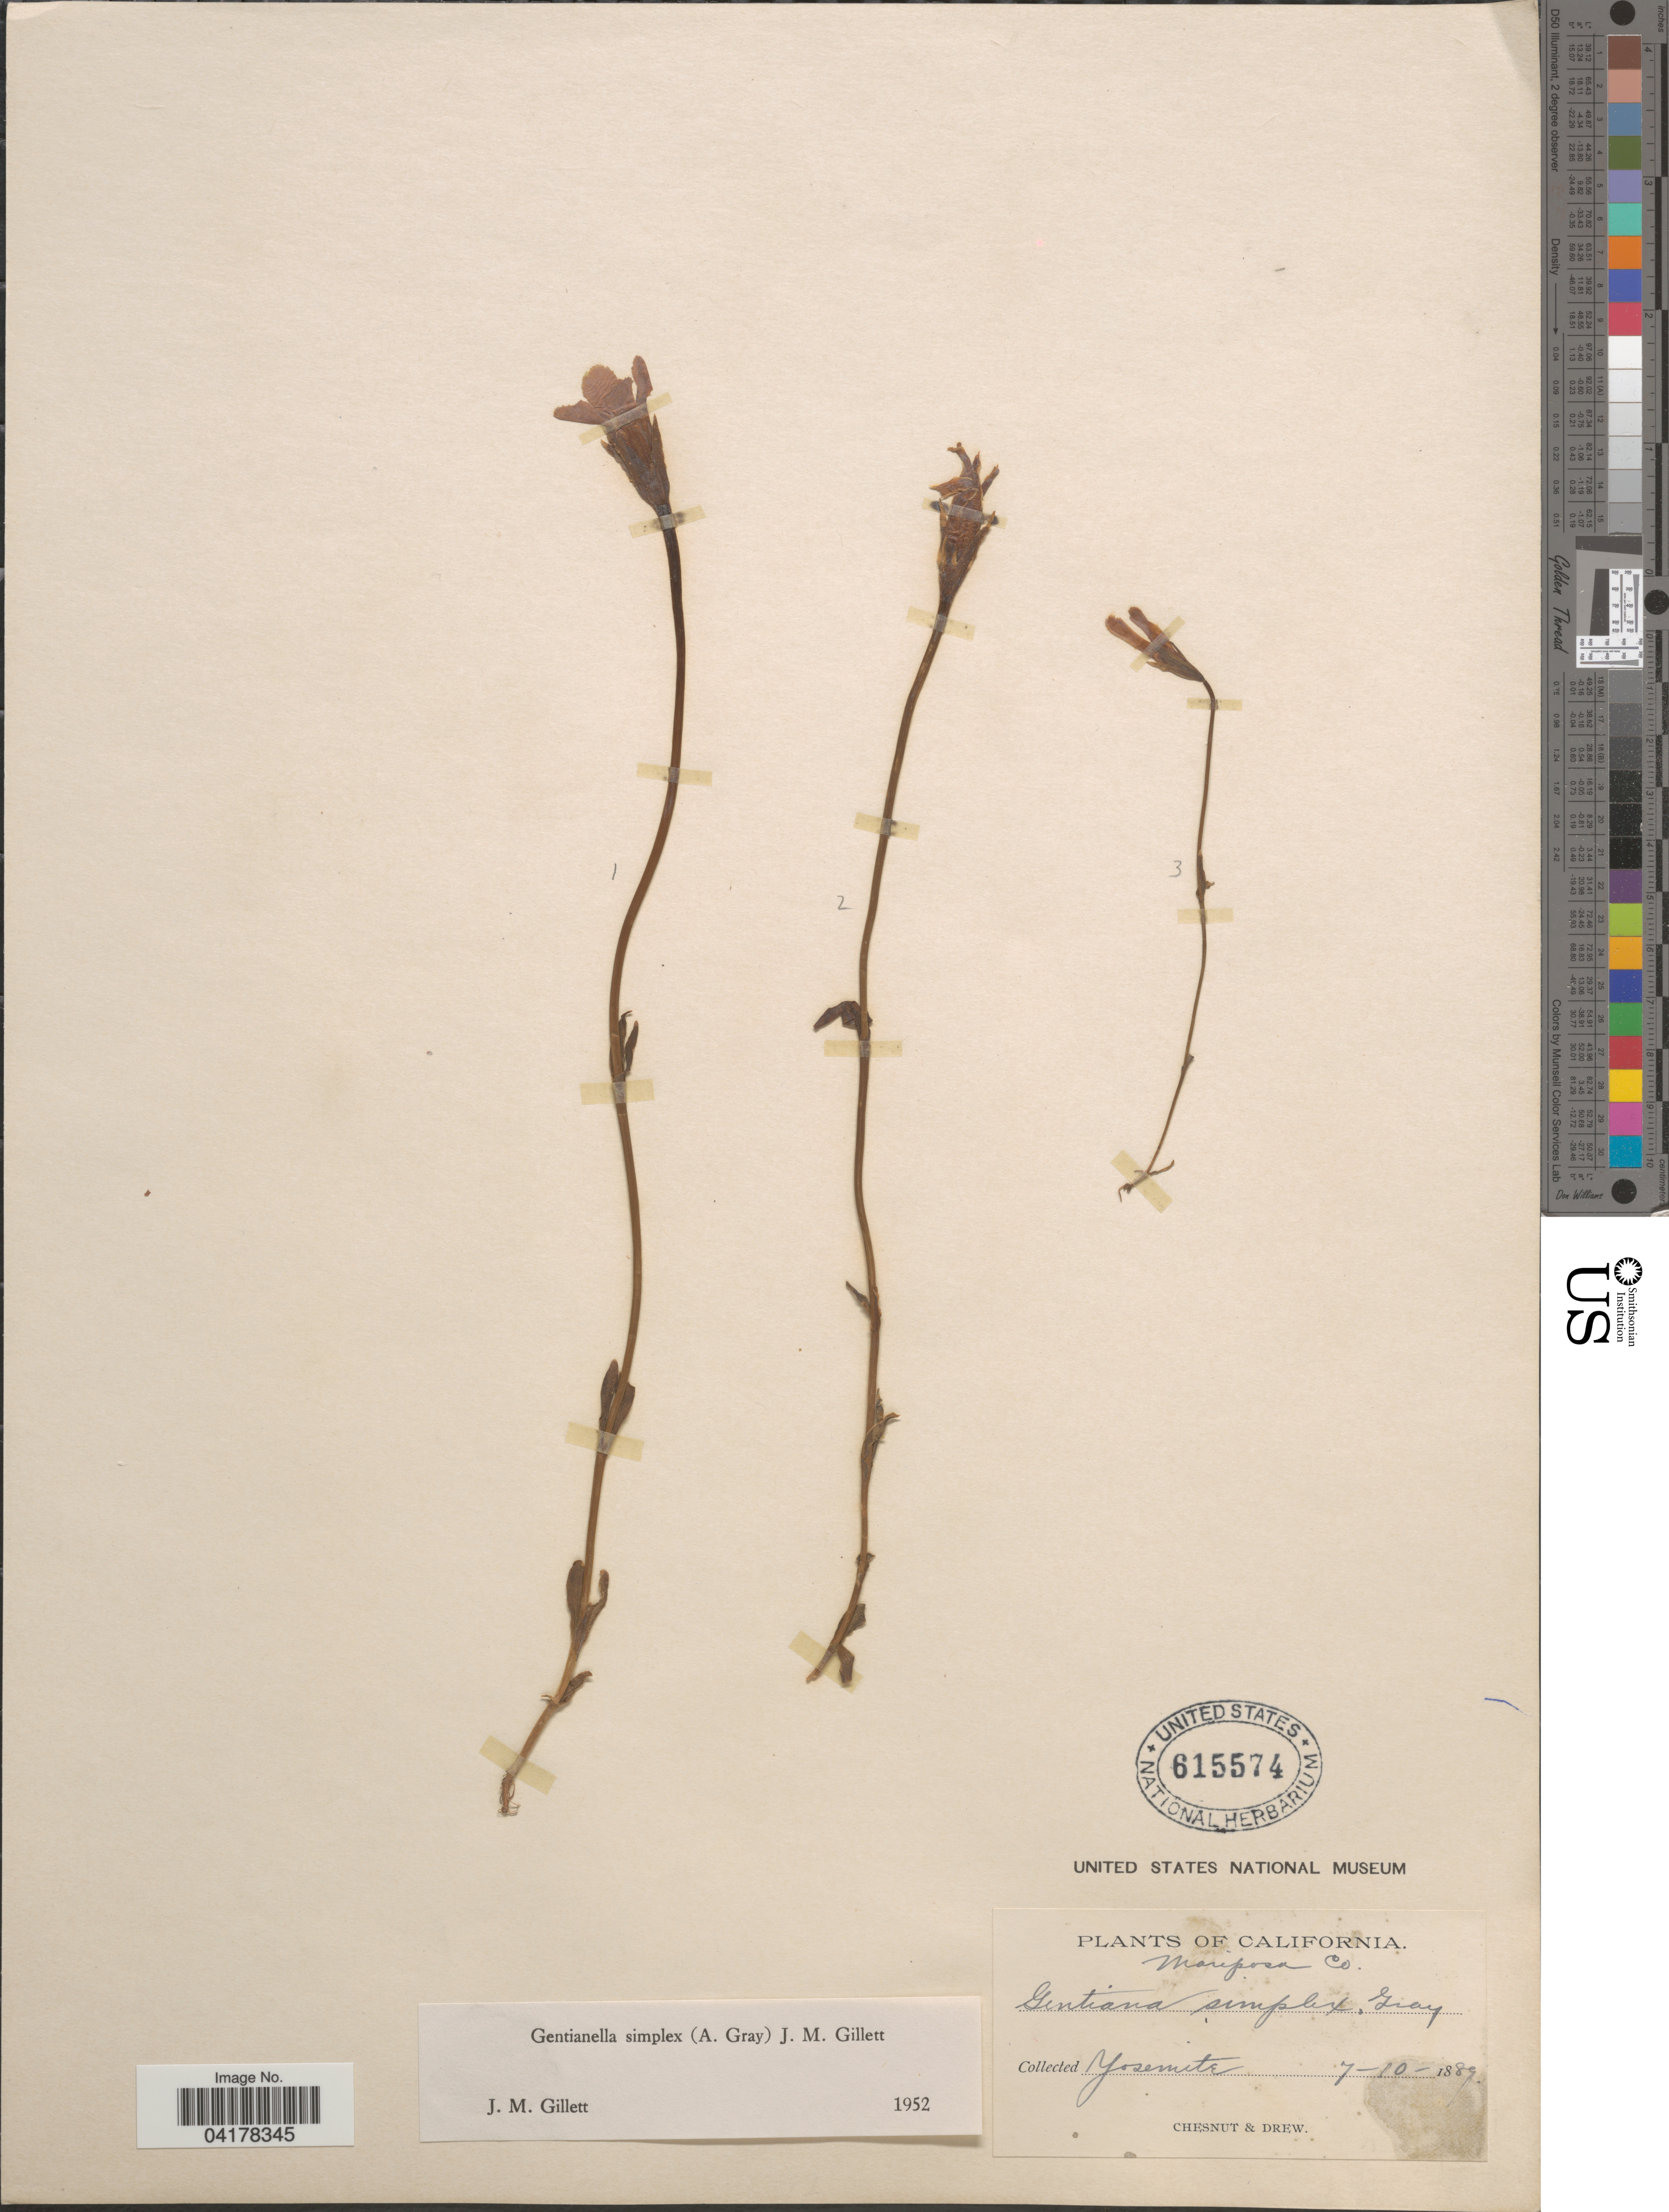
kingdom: Plantae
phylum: Tracheophyta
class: Magnoliopsida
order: Gentianales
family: Gentianaceae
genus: Gentianella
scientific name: Gentianella simplex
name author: (A. Gray) J.M. Gillett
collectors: Chesnut & Drew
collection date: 1889-07-10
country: United States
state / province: California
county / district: Mariposa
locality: Mariposa Co. Yosemite.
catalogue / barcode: US 615574